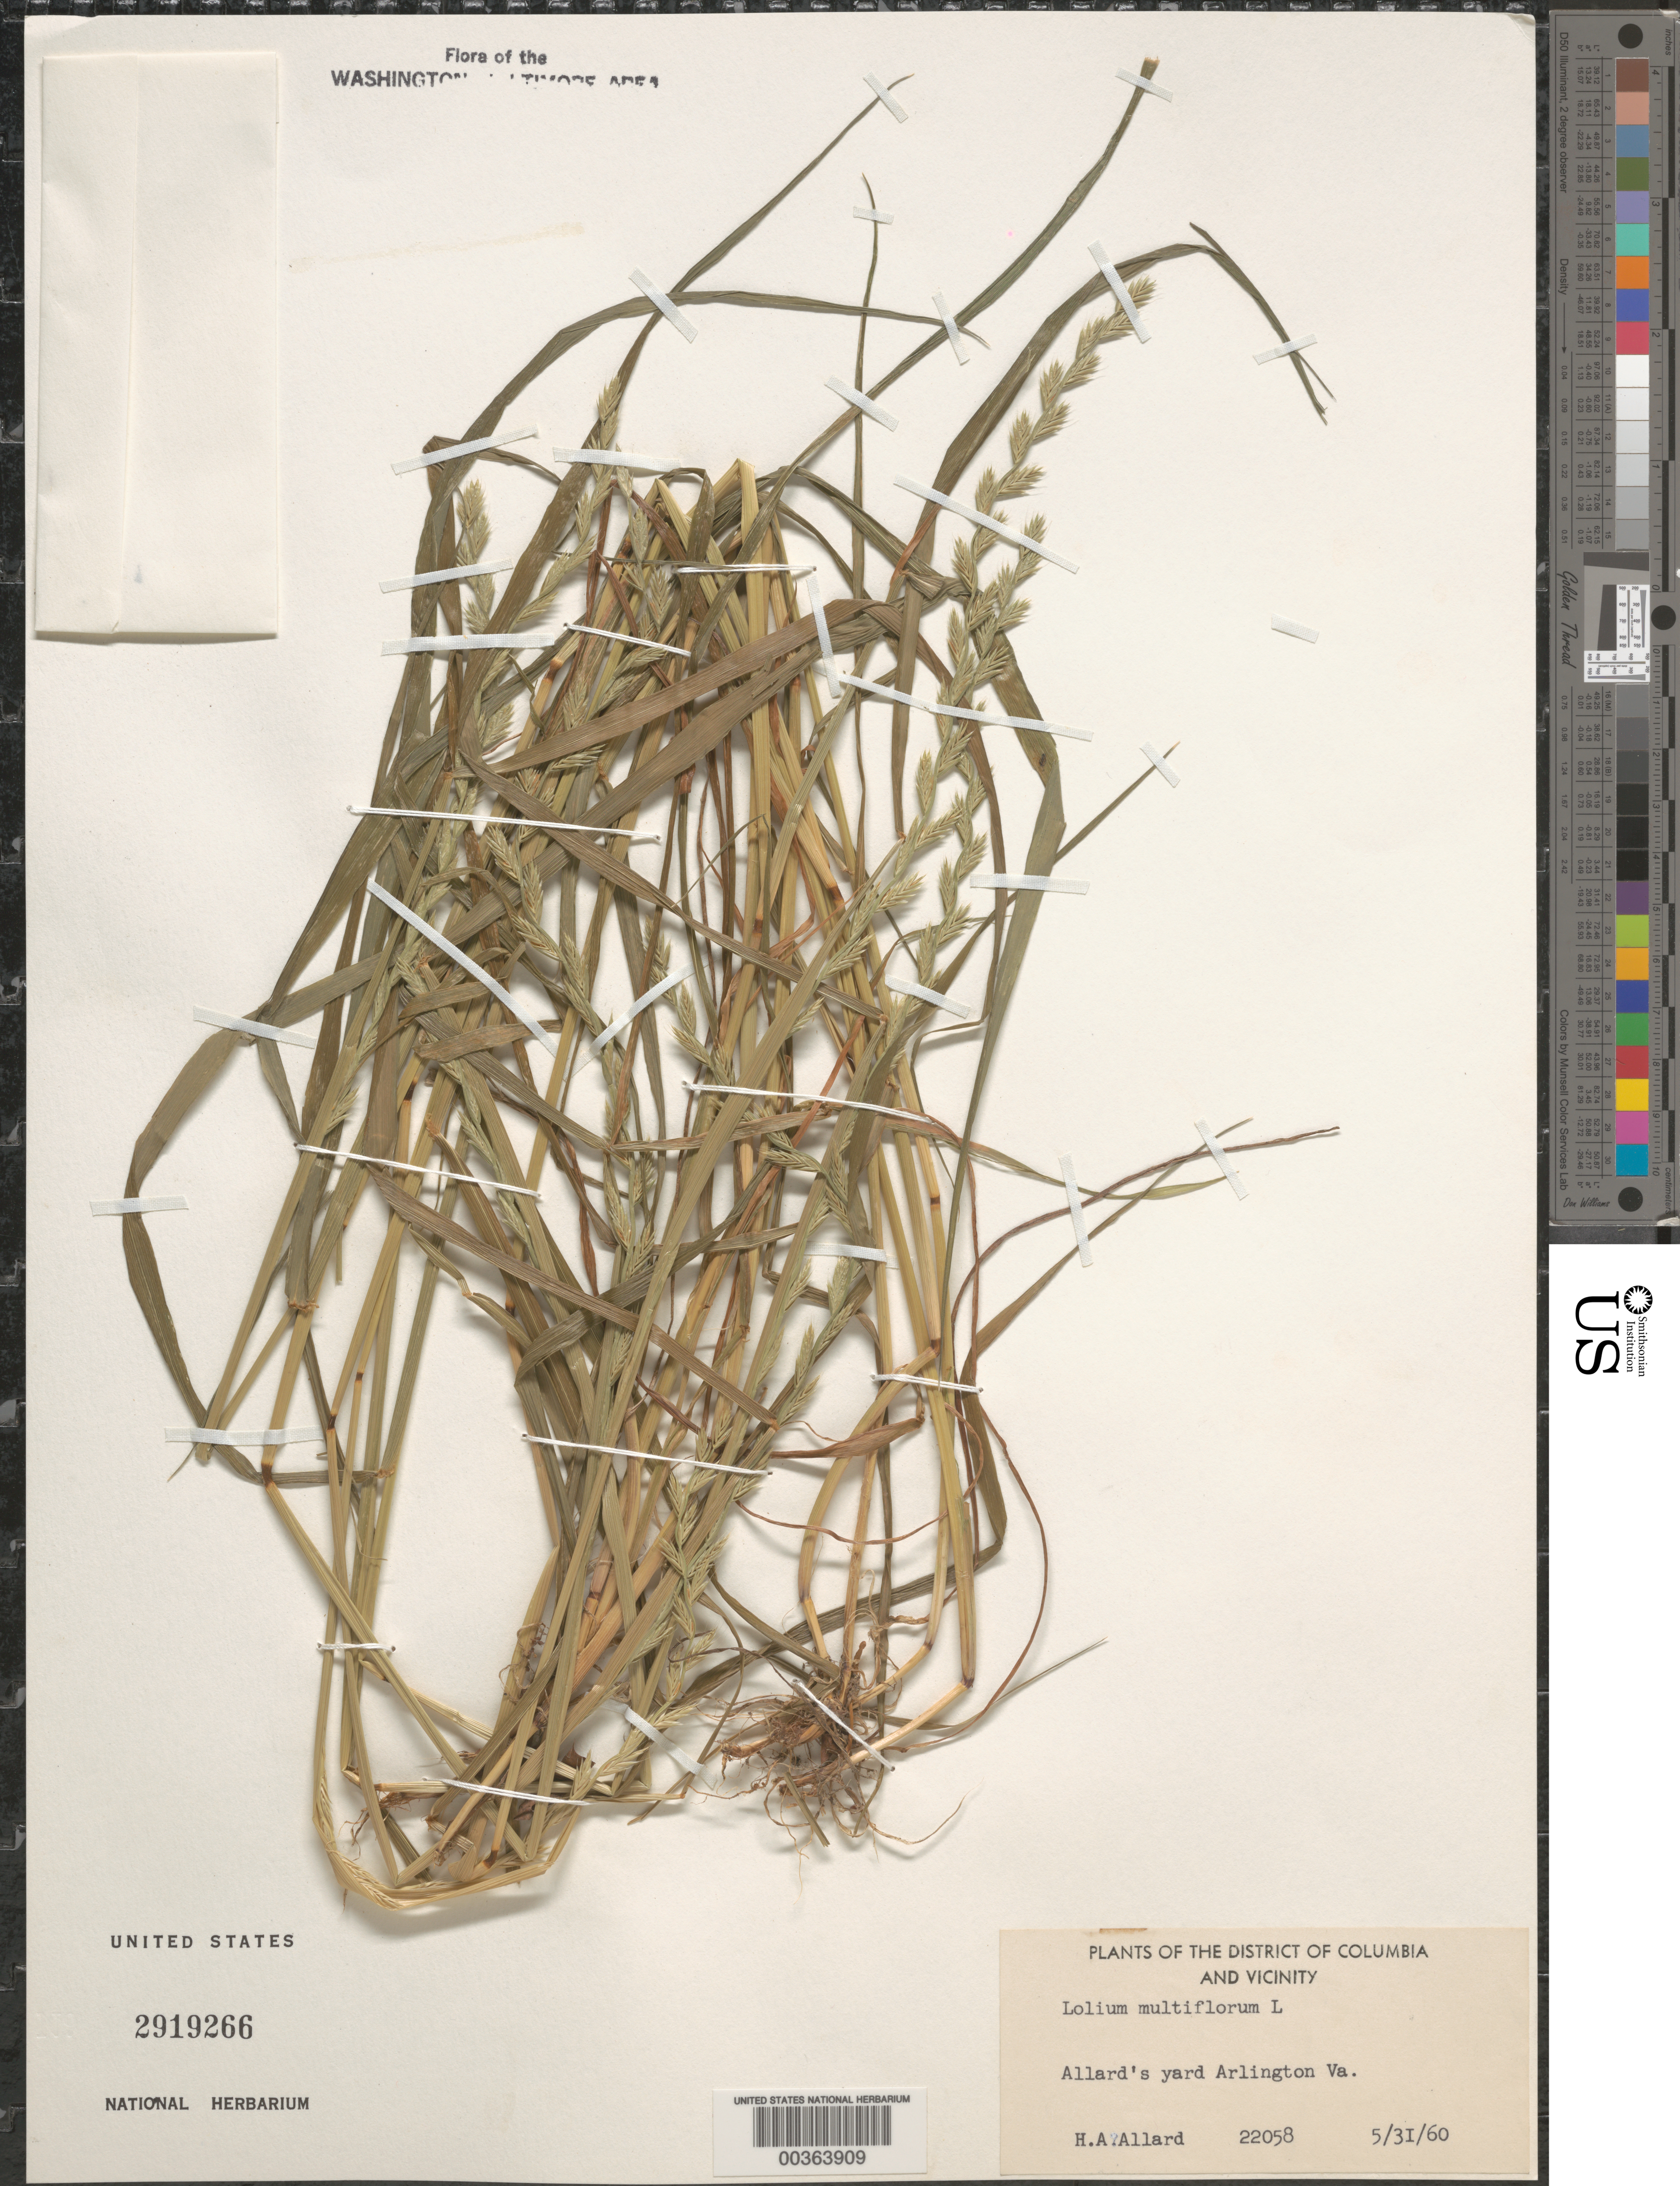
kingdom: Plantae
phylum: Tracheophyta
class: Liliopsida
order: Poales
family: Poaceae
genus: Lolium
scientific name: Lolium perenne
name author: L.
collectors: H. A. Allard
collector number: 22058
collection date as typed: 31 May 1960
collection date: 1960-05-31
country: United States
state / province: Virginia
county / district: Arlington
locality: Allards Yard, Arlington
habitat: Yard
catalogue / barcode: US 2919266